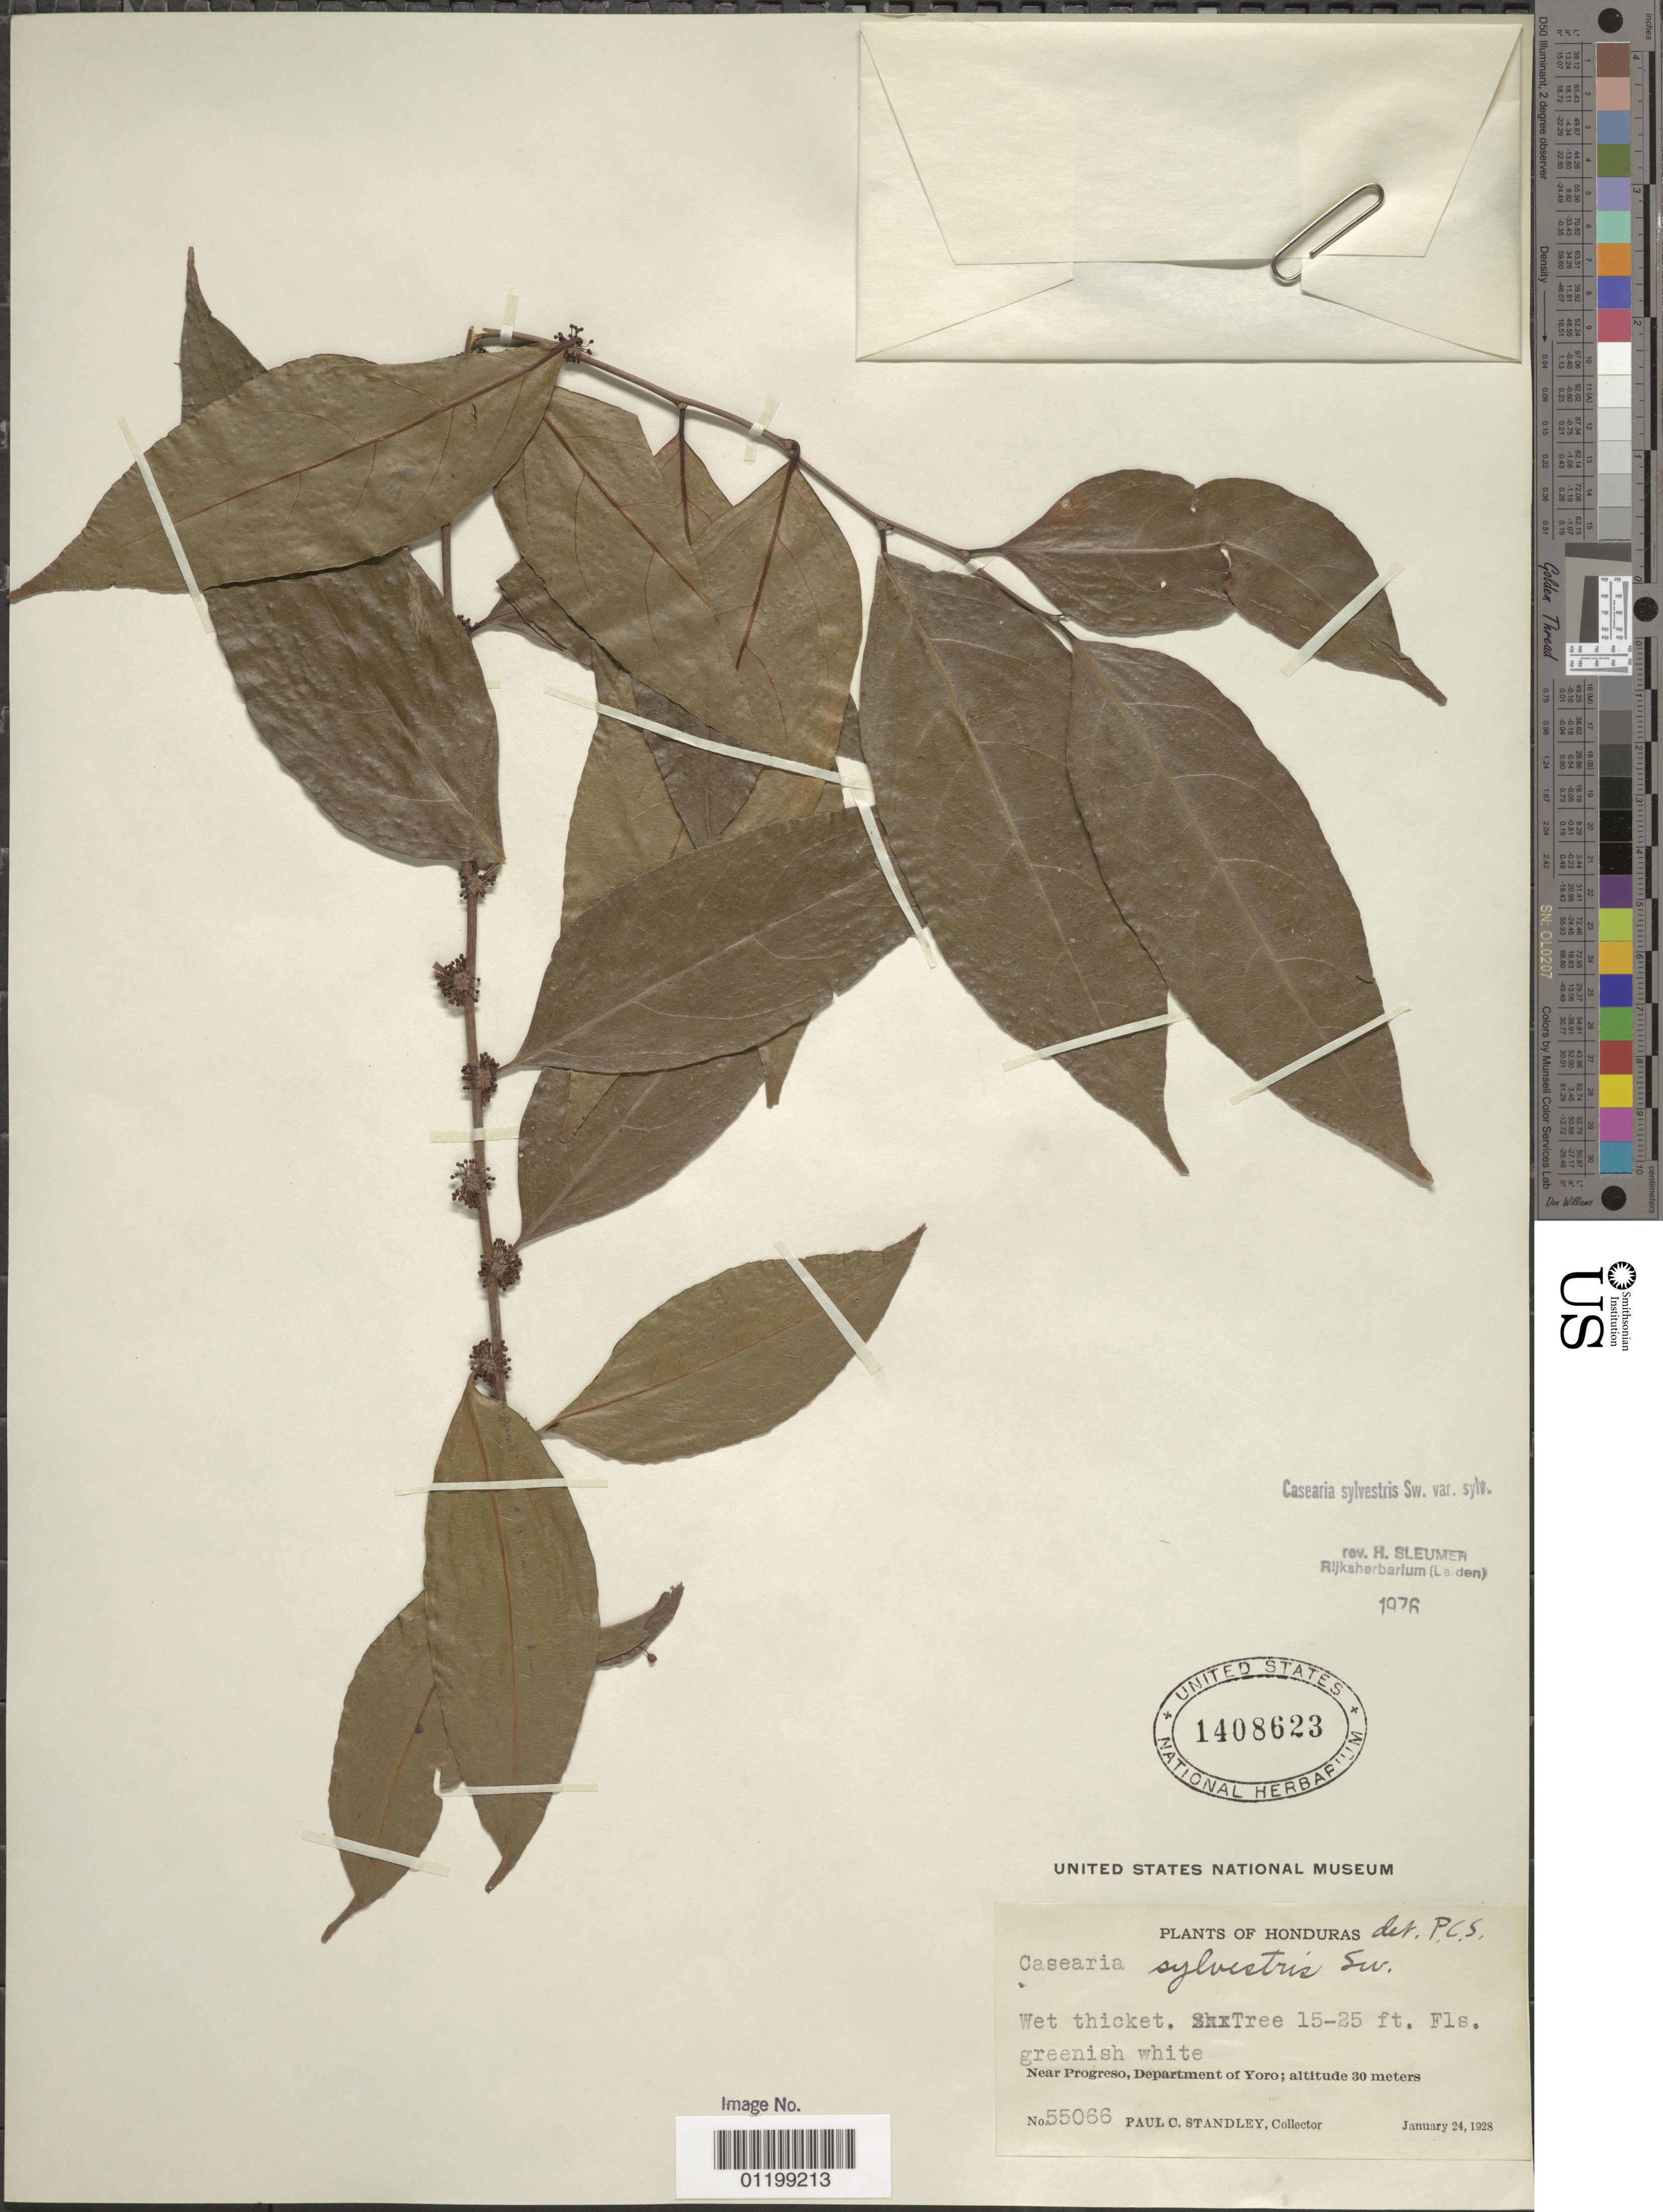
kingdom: Plantae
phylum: Tracheophyta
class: Magnoliopsida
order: Malpighiales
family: Salicaceae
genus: Casearia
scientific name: Casearia sylvestris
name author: Sw.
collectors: P. C. Standley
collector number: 55066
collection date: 1928-01-24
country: Honduras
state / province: Yoro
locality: Near Progreso.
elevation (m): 30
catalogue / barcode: US 1408623